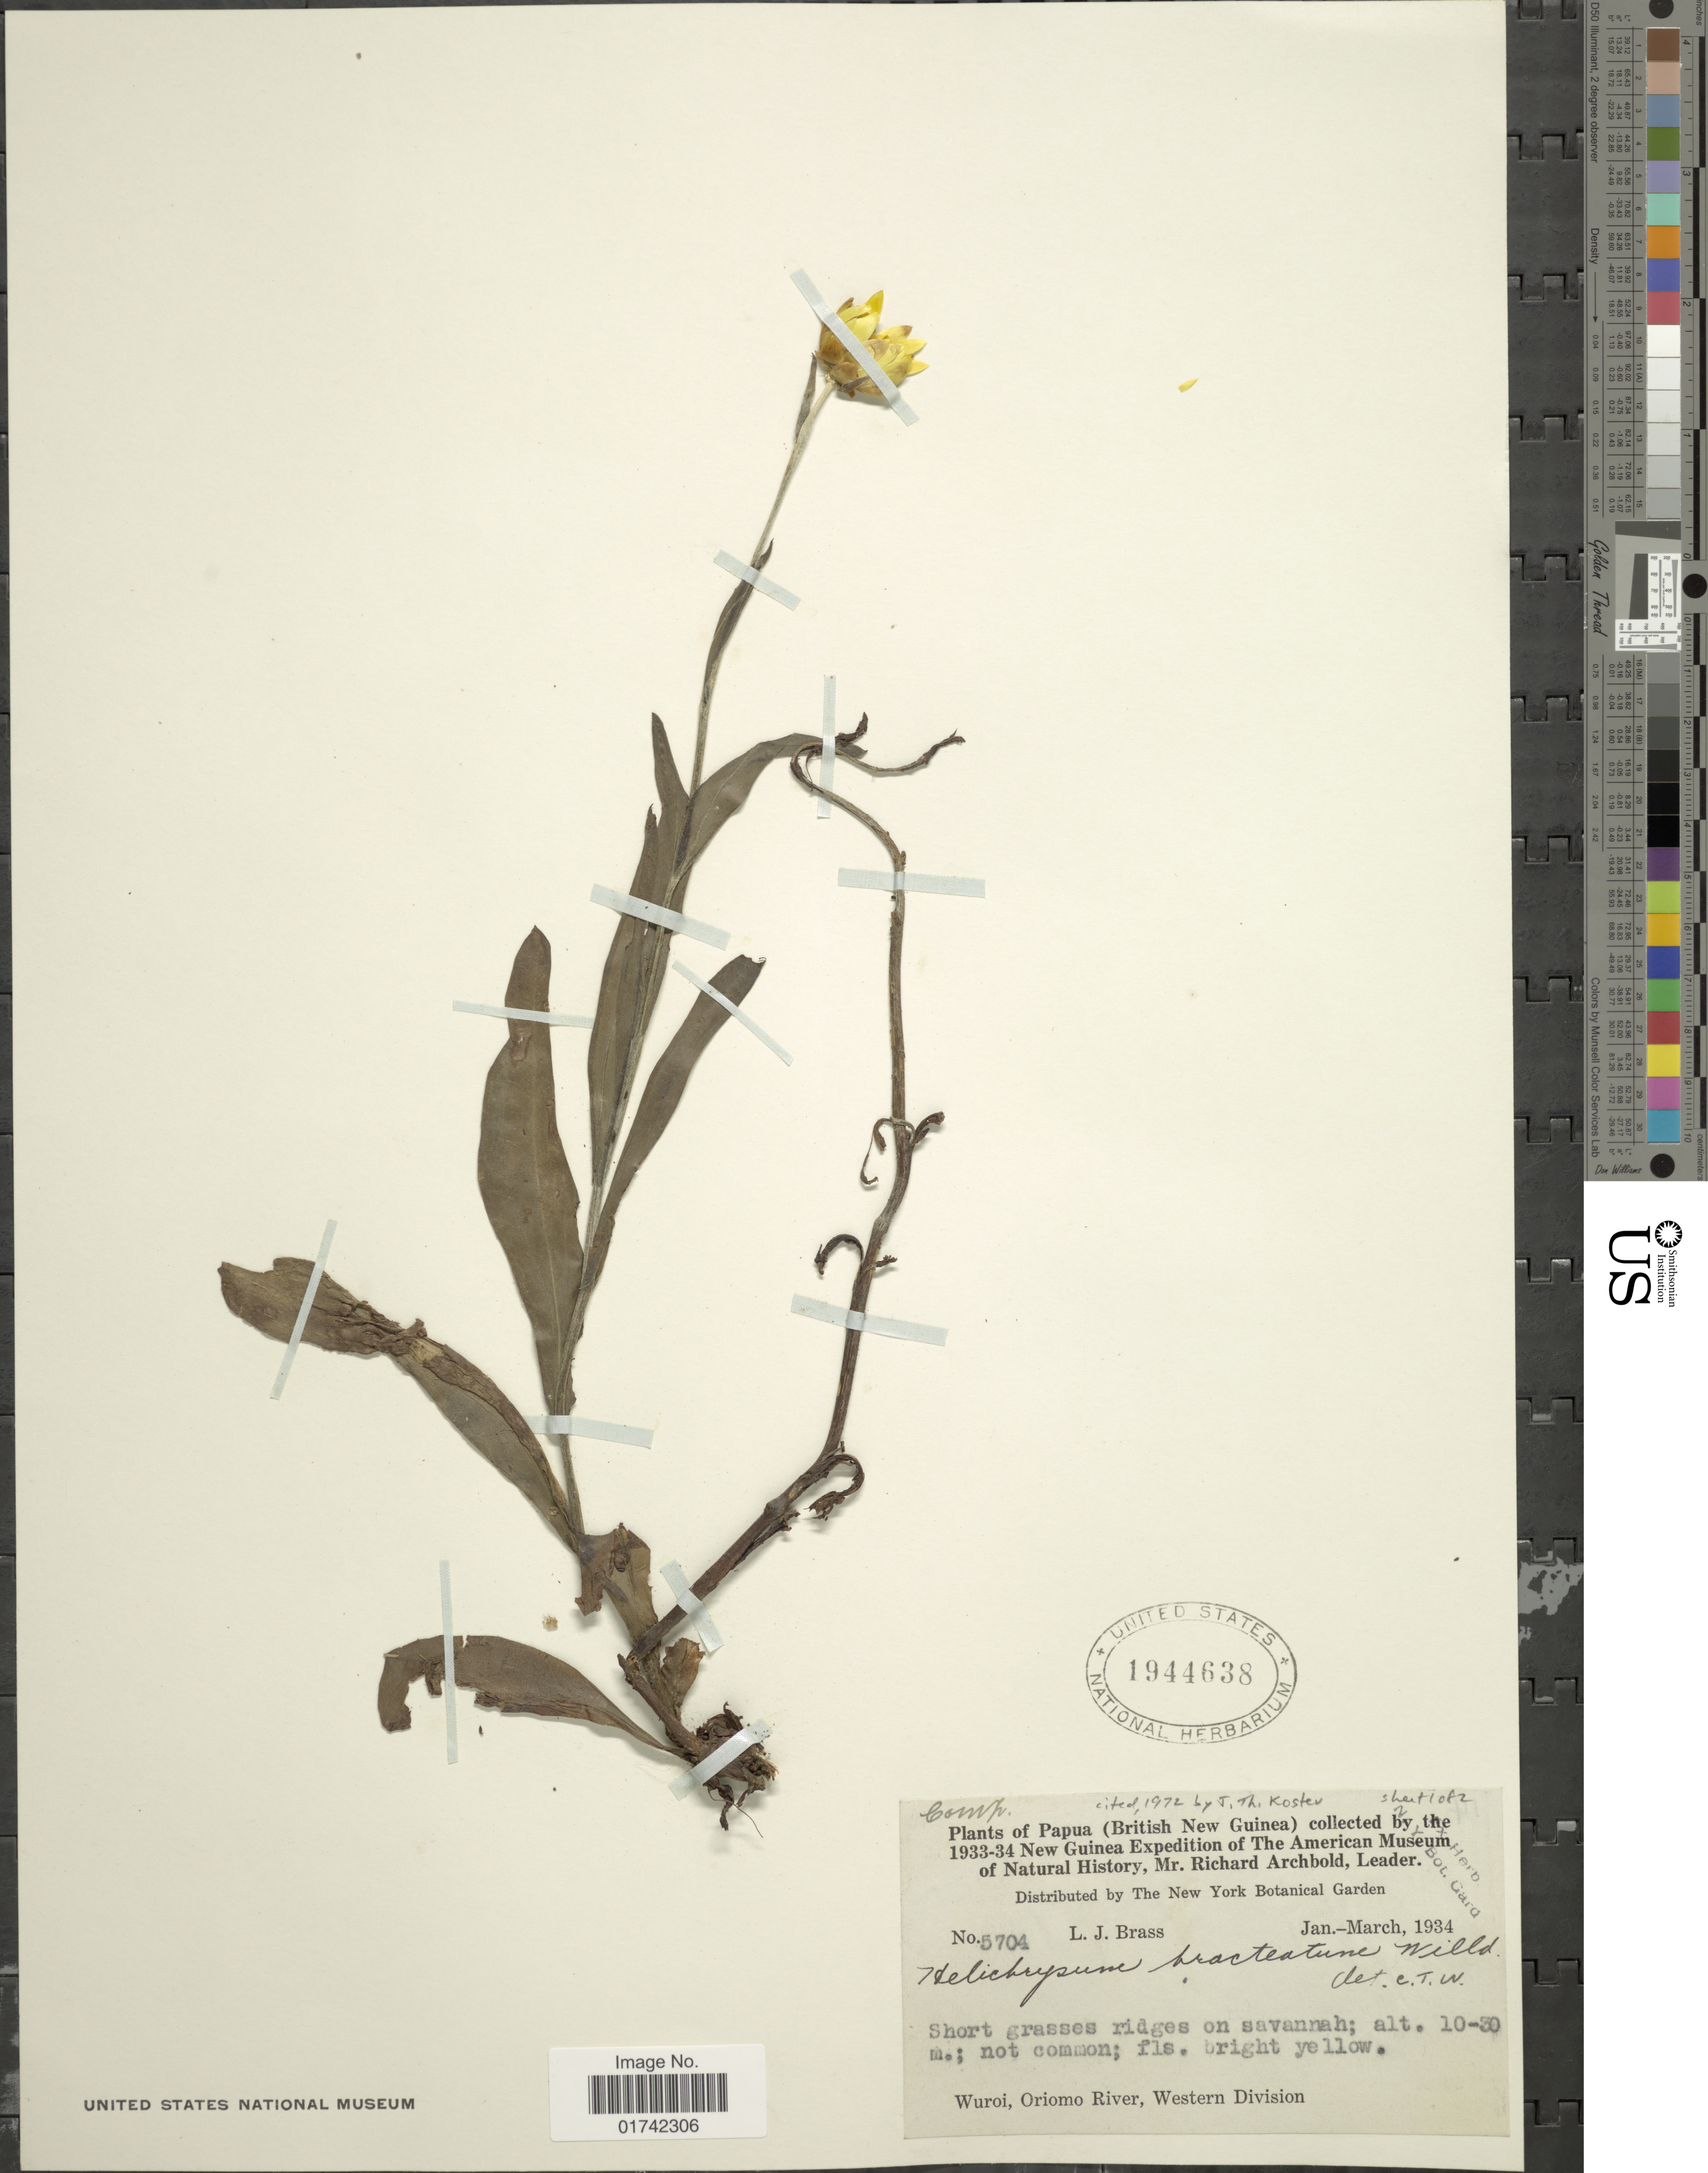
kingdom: Plantae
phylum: Tracheophyta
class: Magnoliopsida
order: Asterales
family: Asteraceae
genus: Helichrysum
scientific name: Helichrysum bracteatum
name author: (Vent.) Haw.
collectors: L. J. Brass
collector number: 5704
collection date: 1934-01/1934-03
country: Papua New Guinea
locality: Papua (British New Guinea), New Guinea, Wuroi, Oriomo River, Western Division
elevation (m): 10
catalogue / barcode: US 1944638